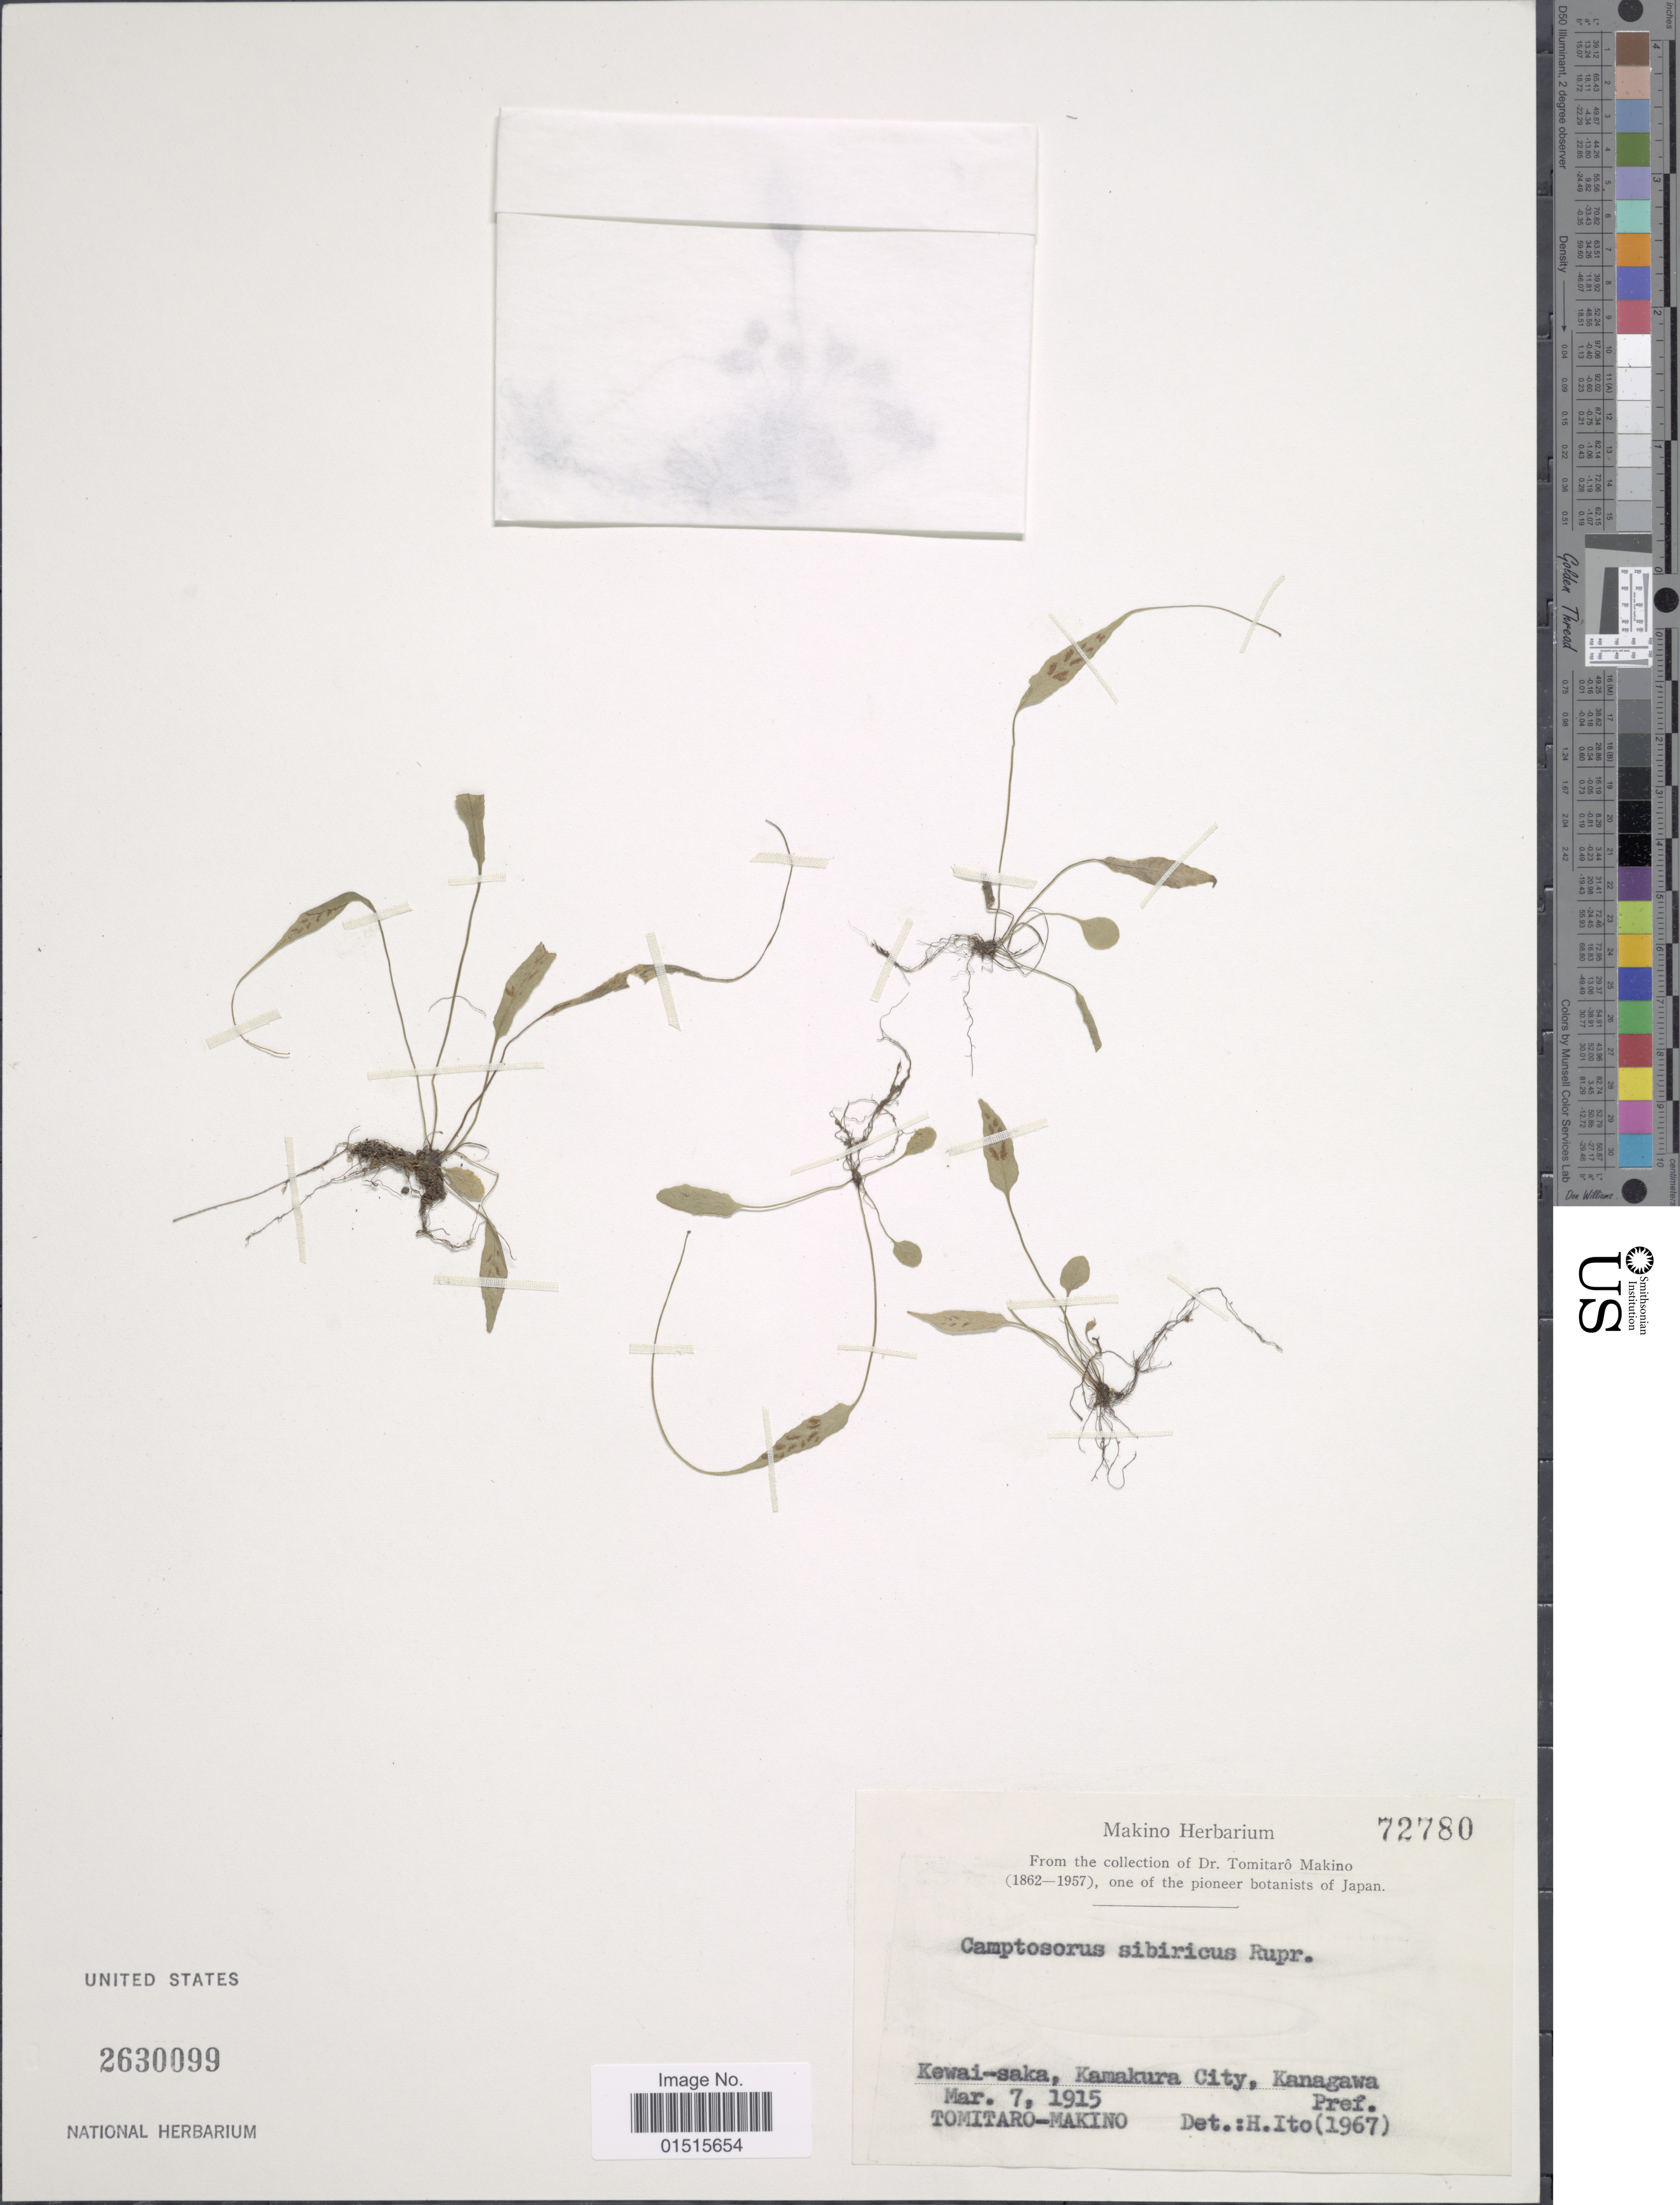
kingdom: Plantae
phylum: Tracheophyta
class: Polypodiopsida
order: Polypodiales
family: Aspleniaceae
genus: Asplenium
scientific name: Asplenium sibricus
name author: Rupr.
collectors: T. Makino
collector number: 72780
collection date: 1915-03-07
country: Japan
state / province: Kanagawa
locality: Kewai-saka, Kamakura City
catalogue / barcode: US 2630099